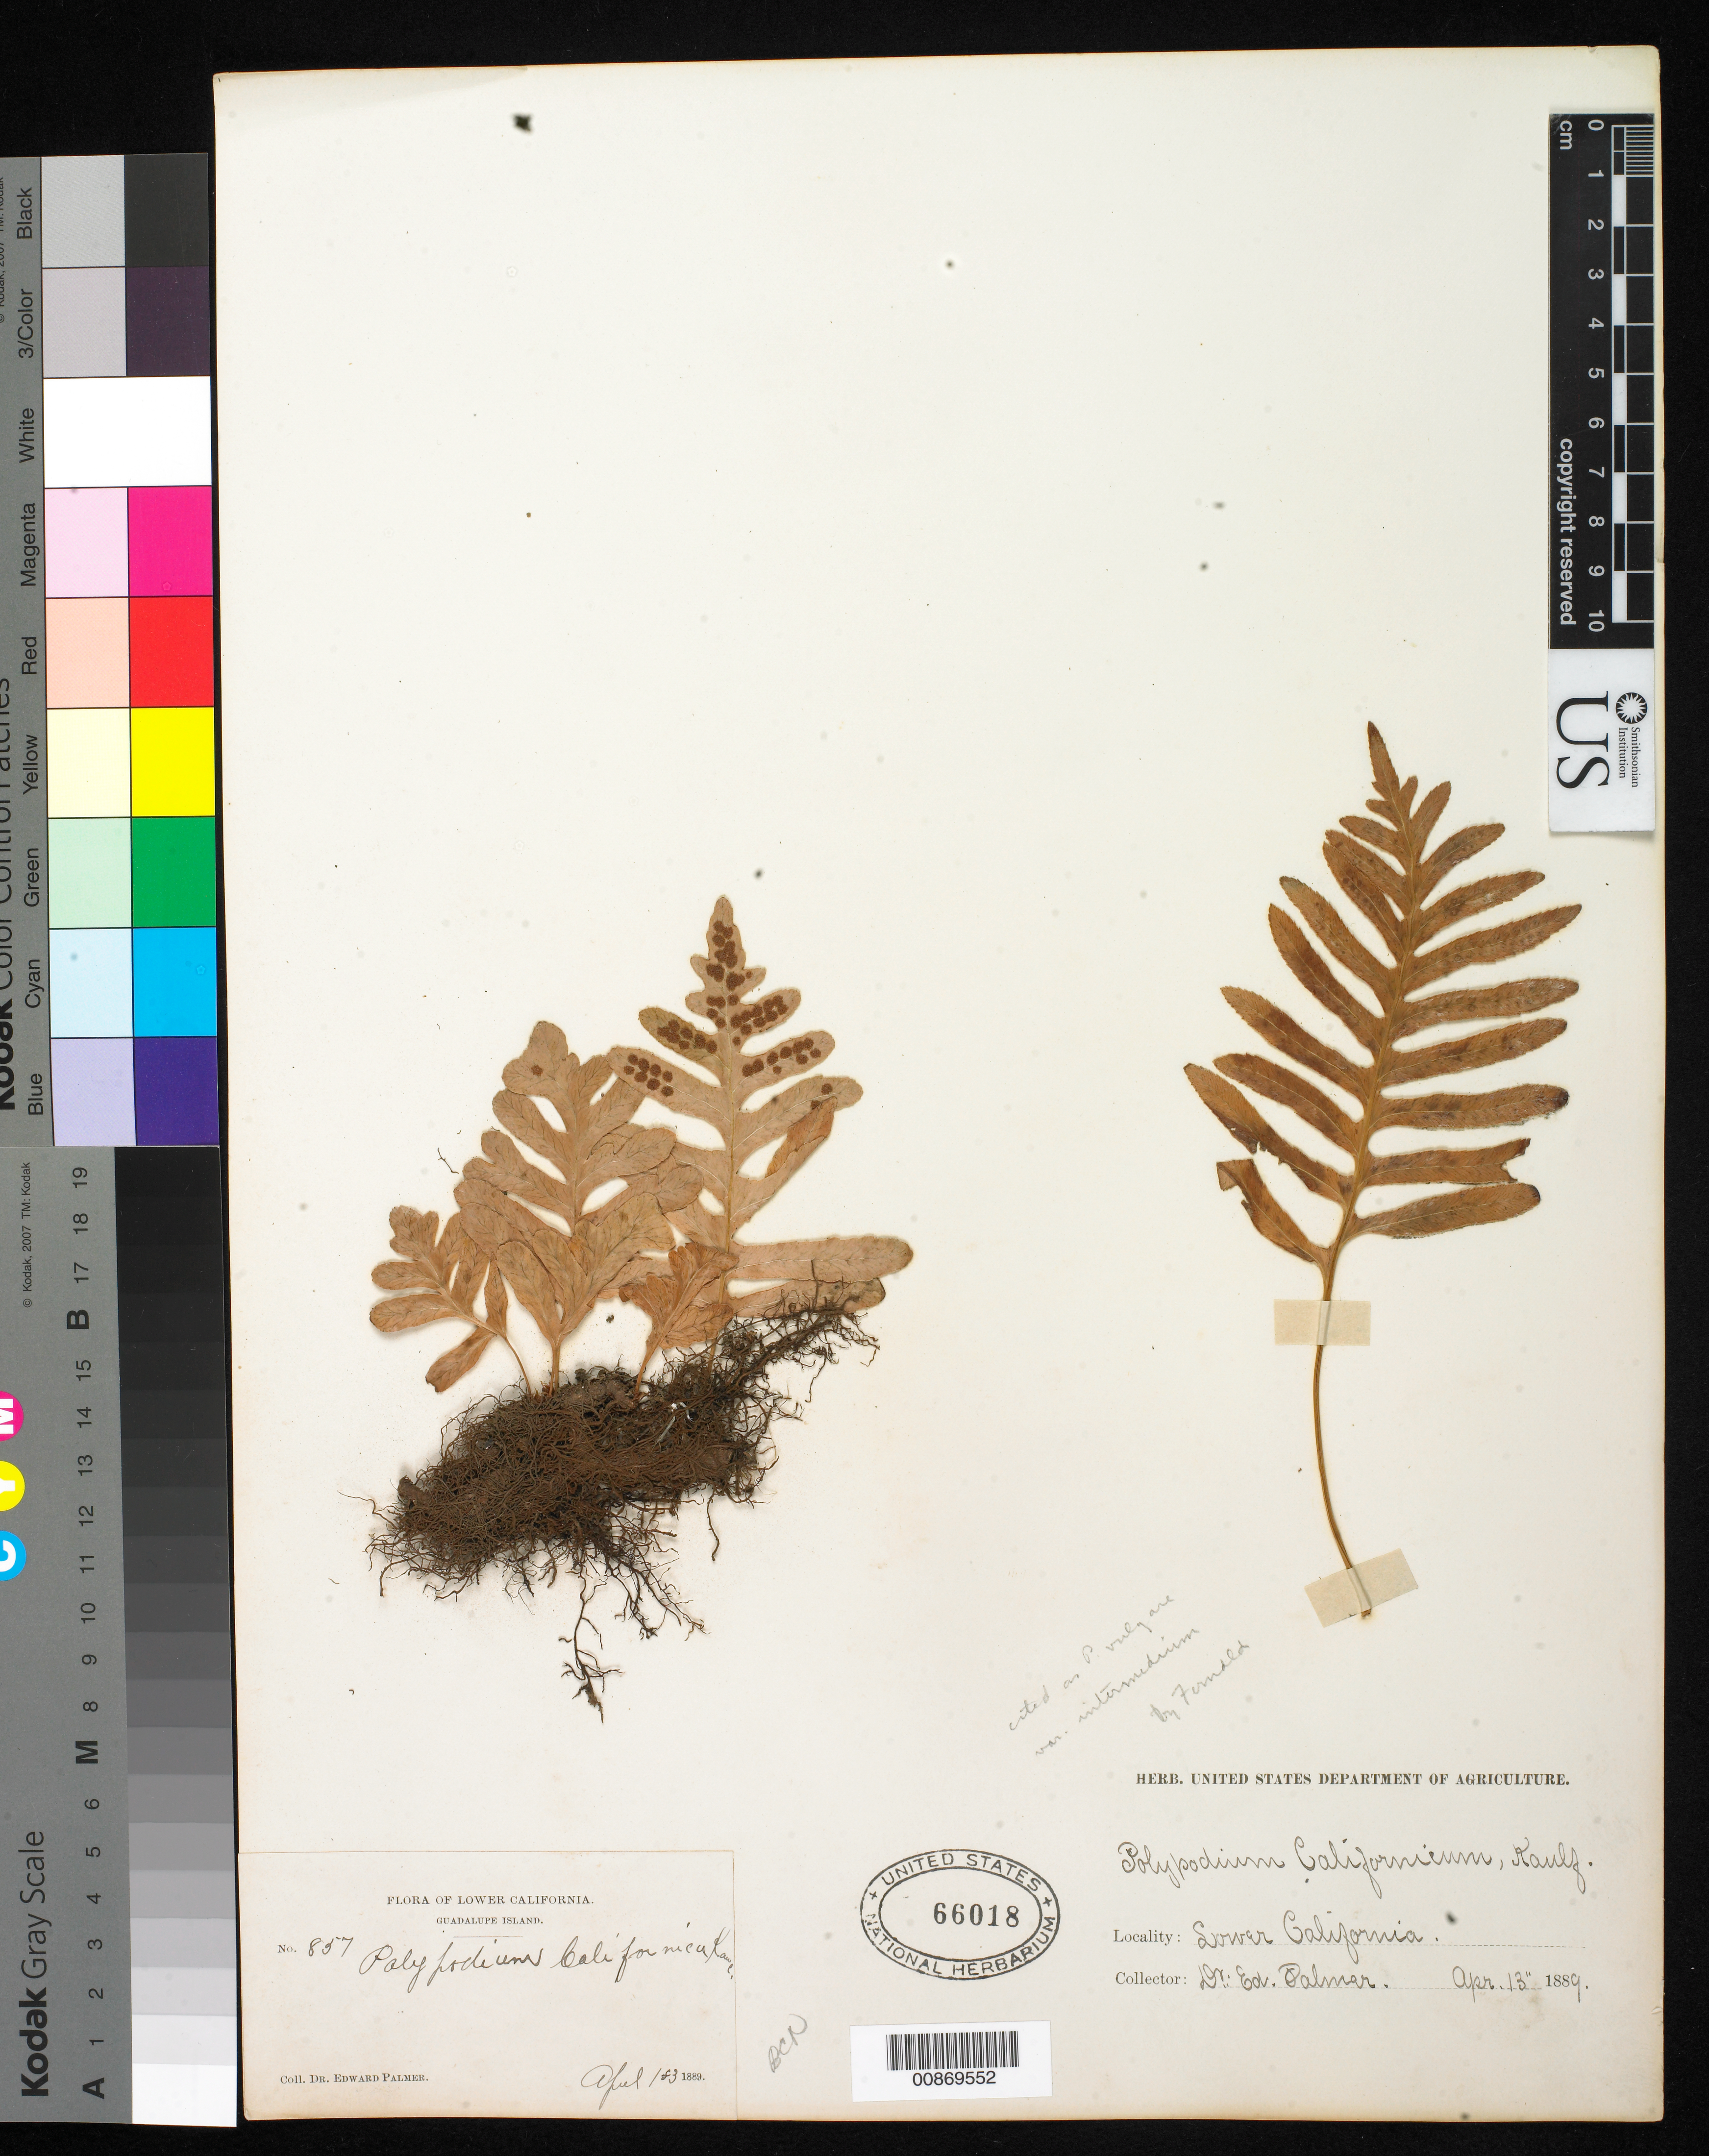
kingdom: Plantae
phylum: Tracheophyta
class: Polypodiopsida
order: Polypodiales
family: Polypodiaceae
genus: Polypodium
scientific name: Polypodium californicum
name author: Kaulf.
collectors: E. Palmer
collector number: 857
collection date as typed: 13 Apr 1889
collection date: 1889-04-13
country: Mexico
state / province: Baja California Norte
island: Guadalupe I.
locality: Guadalupe Island, Baja California.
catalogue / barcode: US 66018